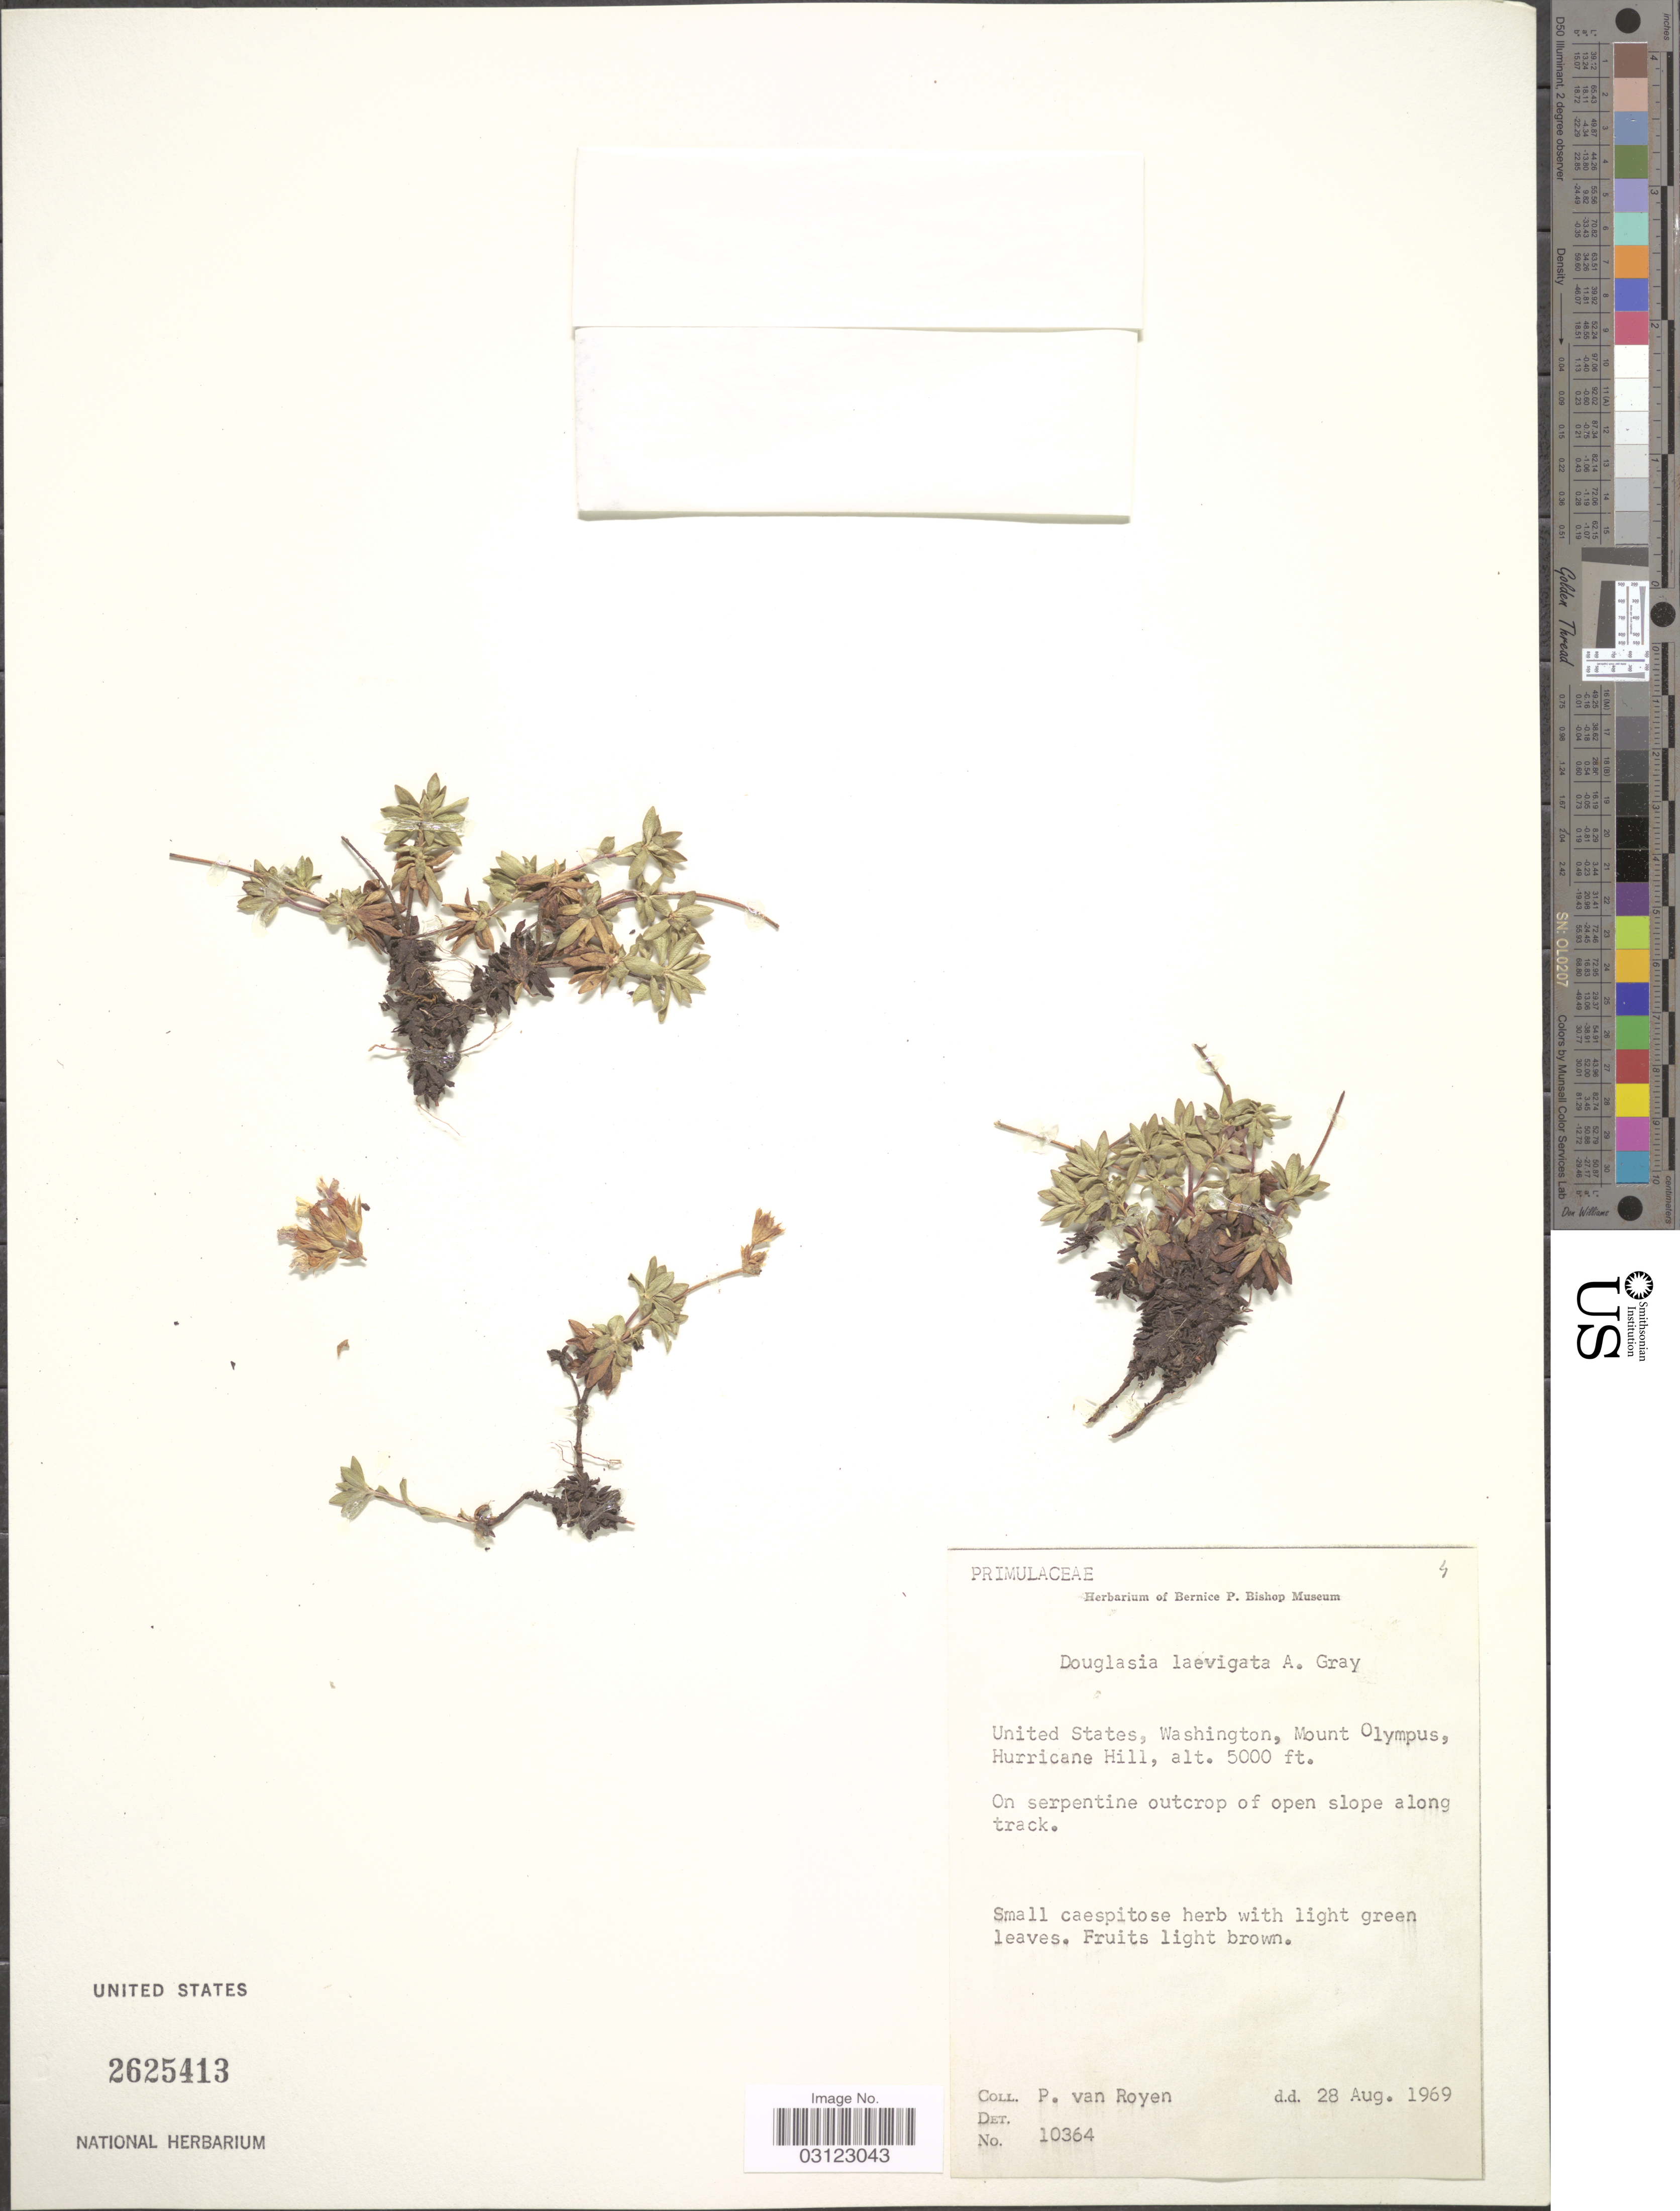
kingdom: Plantae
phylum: Tracheophyta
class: Magnoliopsida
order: Ericales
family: Primulaceae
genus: Douglasia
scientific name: Douglasia laevigata var. ciliolata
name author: Constance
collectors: P. van Royen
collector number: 10364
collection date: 1969-08-28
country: United States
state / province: Washington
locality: Mount Olympus, Hurricane Hill.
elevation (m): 1524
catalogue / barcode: US 2625413